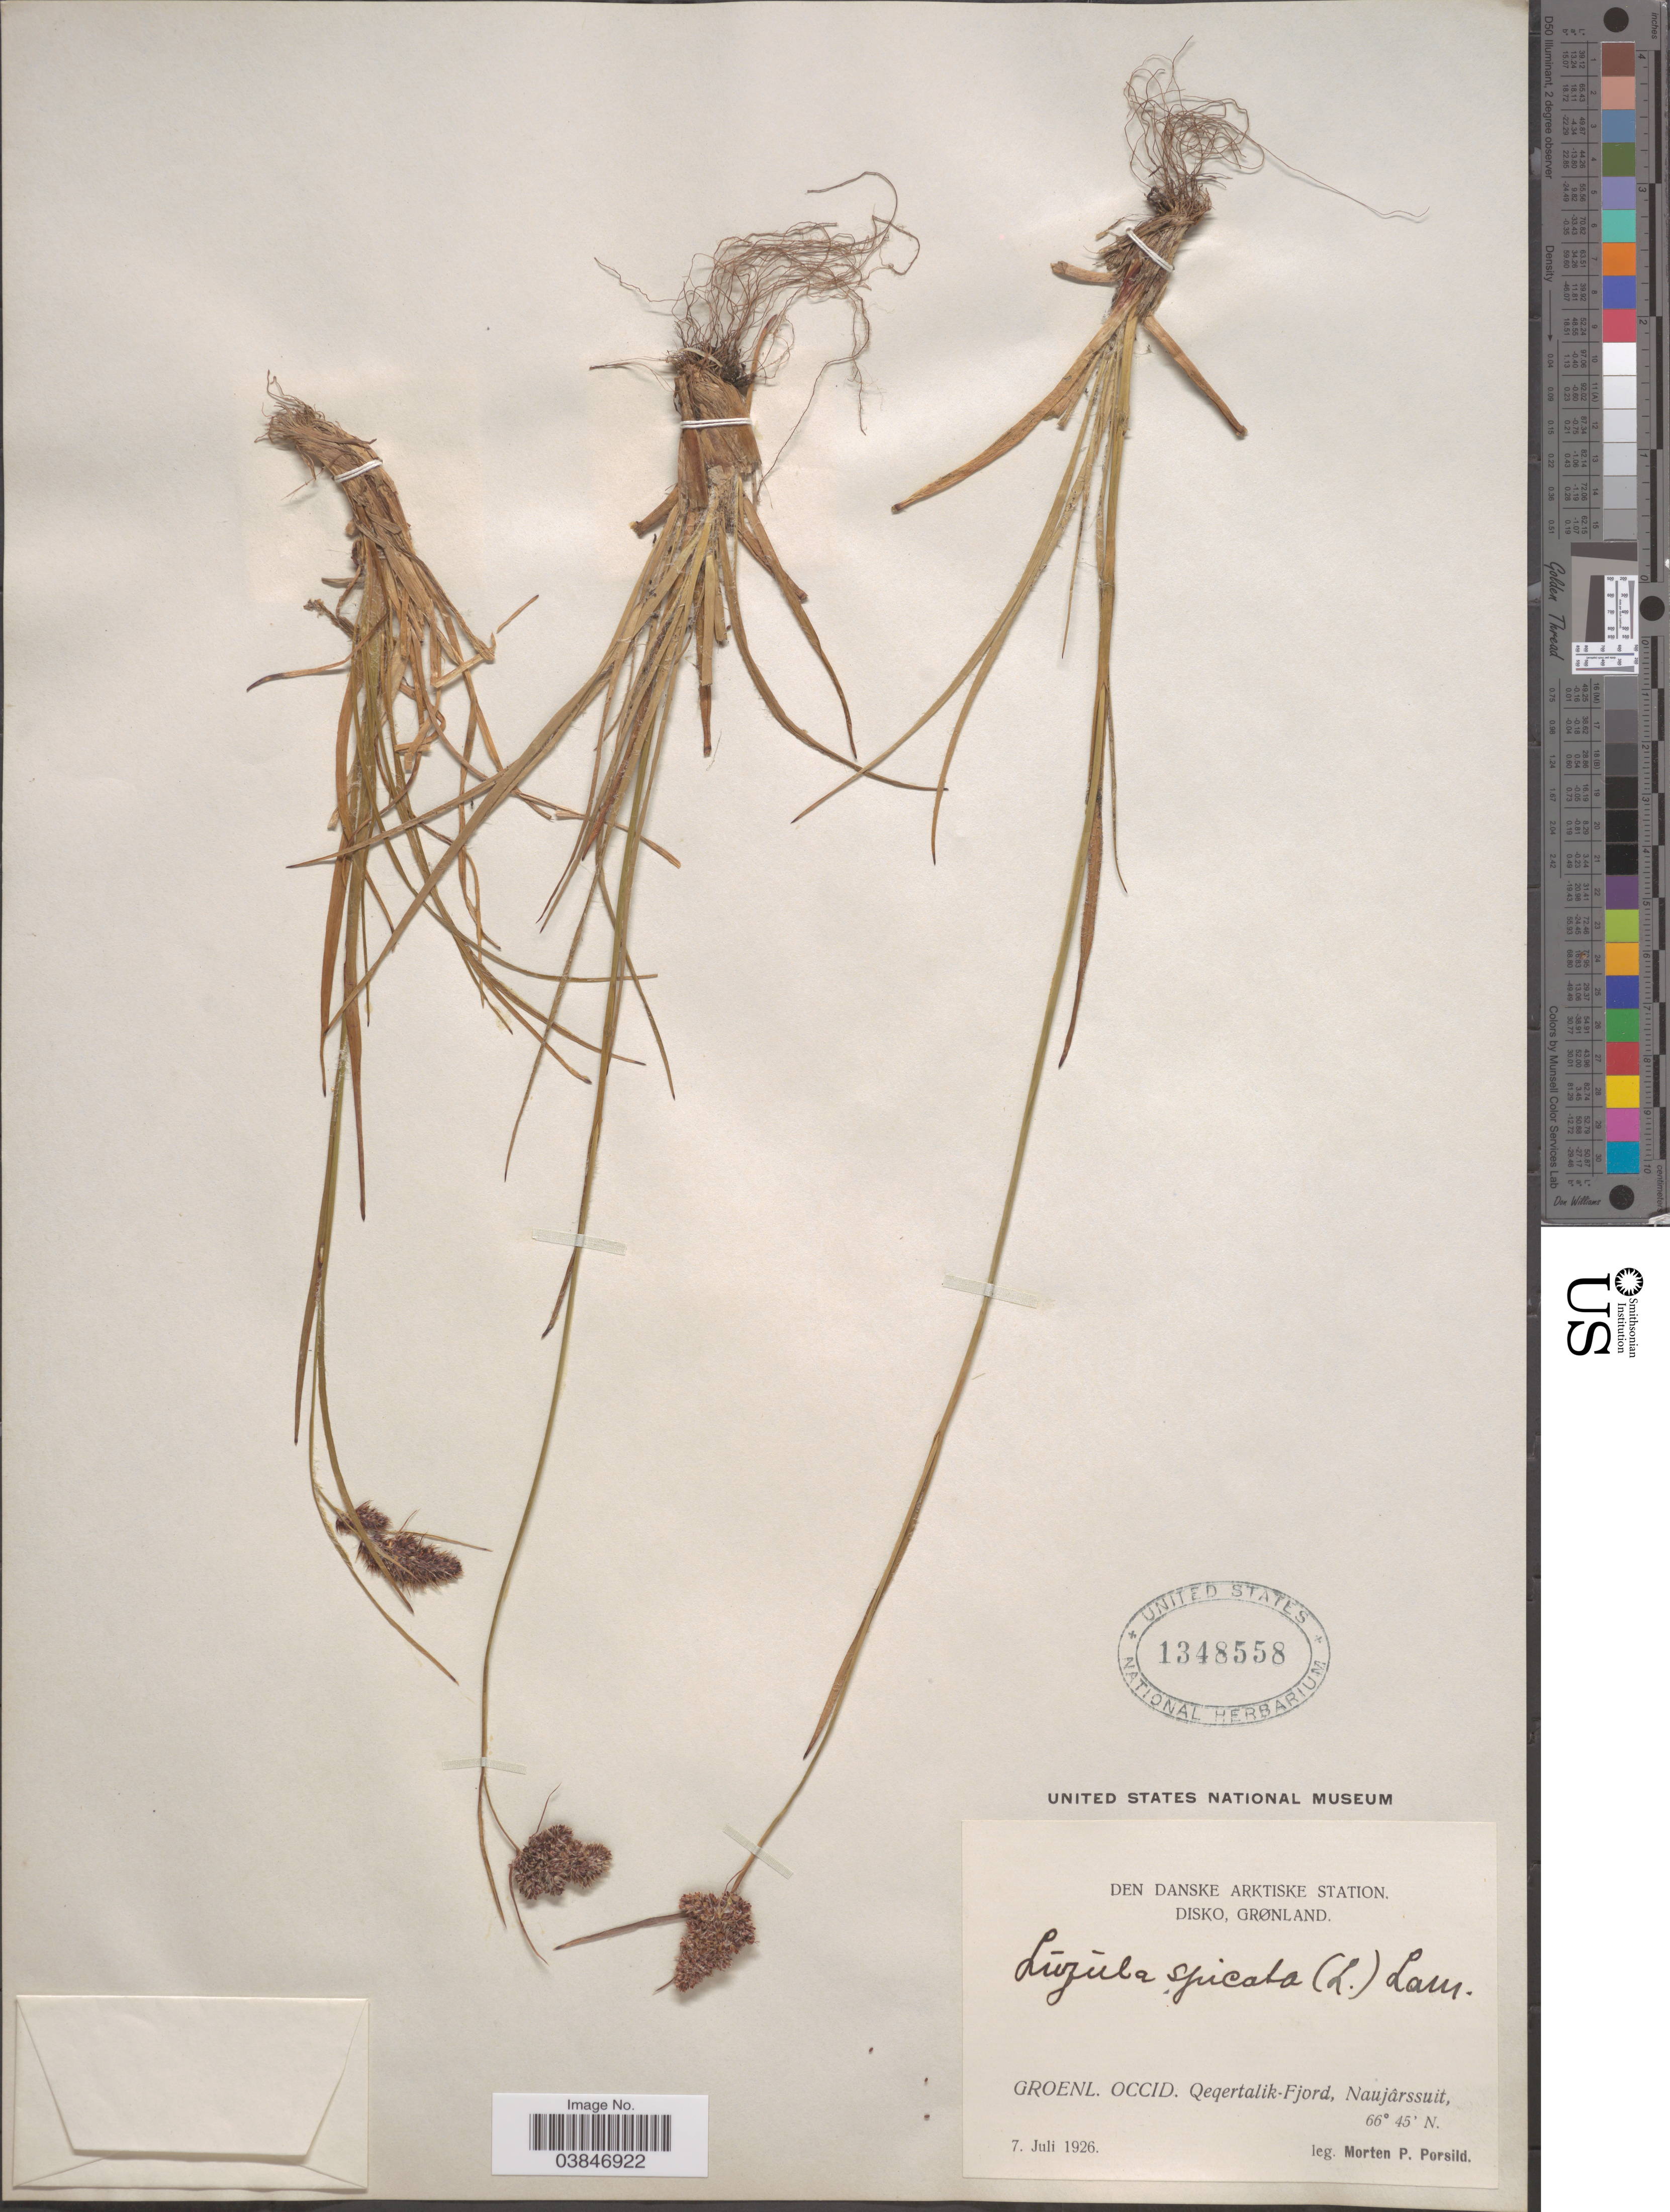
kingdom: Plantae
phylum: Tracheophyta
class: Liliopsida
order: Poales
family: Juncaceae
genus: Luzula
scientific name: Luzula spicata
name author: (L.) DC.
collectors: M. P. Porsild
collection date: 1926-07-07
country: Greenland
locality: Den Danske Arktiske Station. Disko, Grønland. Groenl. Occid. Qeqertalik-Fjord, Naujârssuit.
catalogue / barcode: US 1348558